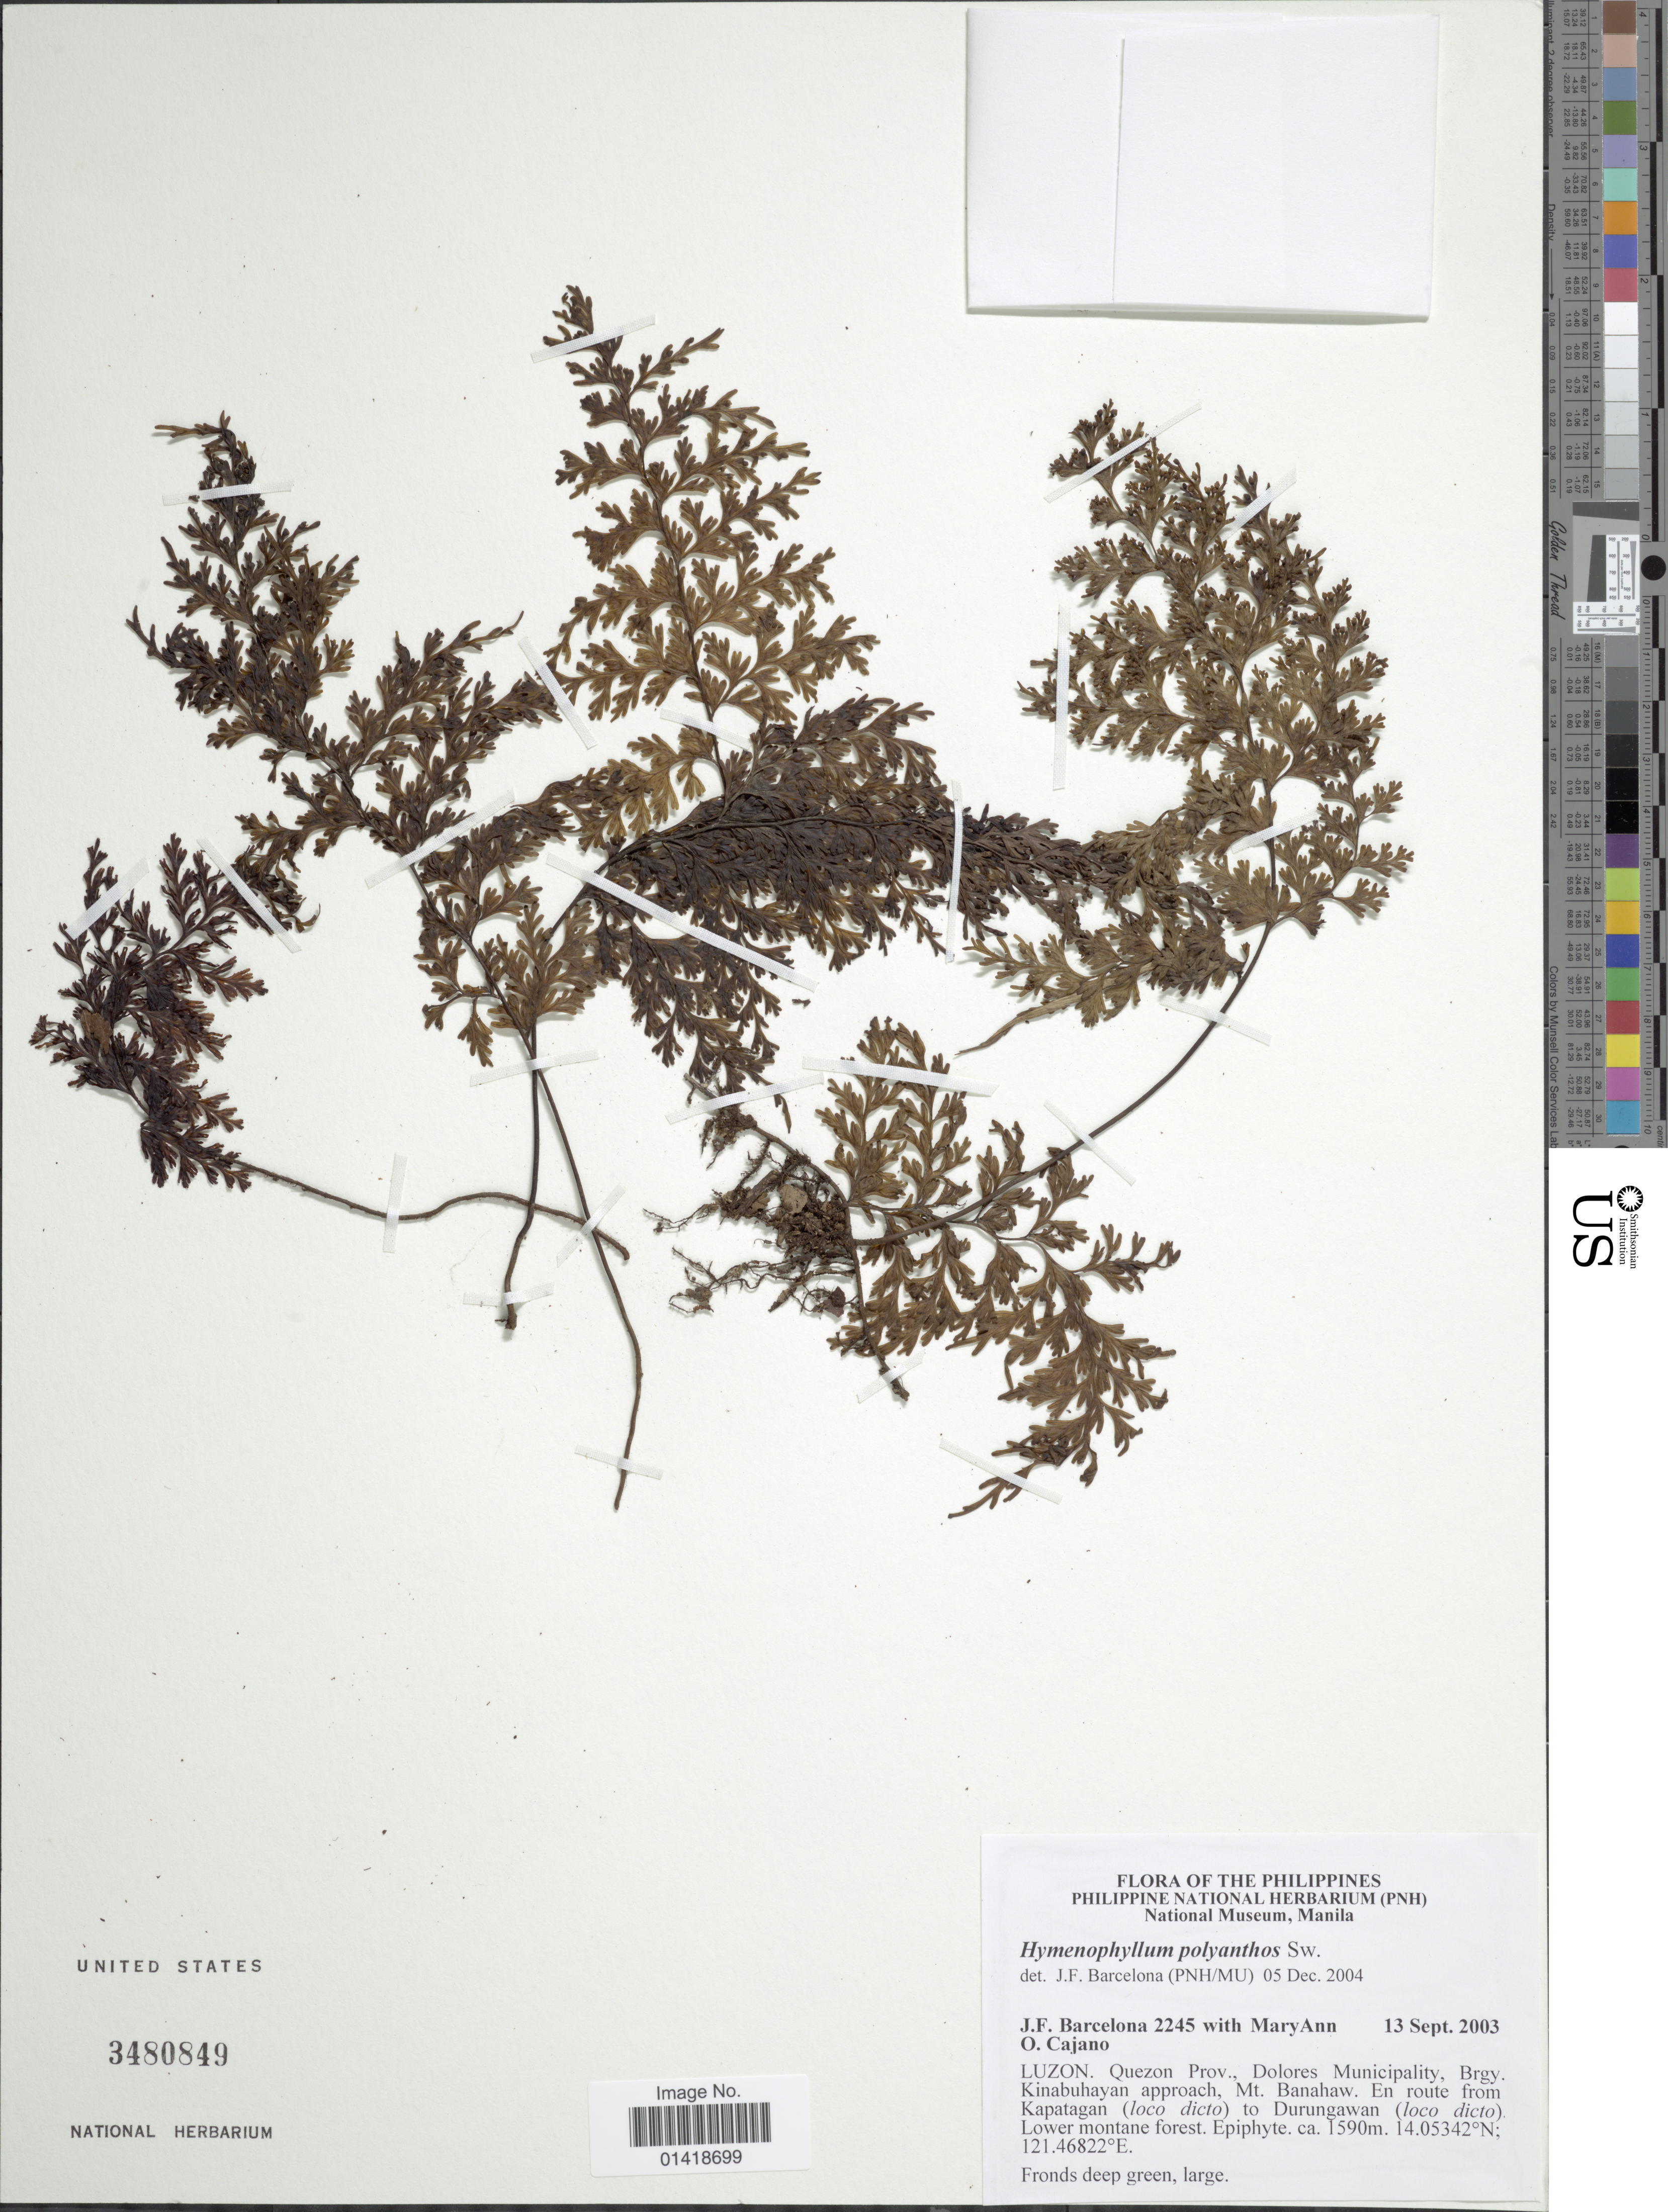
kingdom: Plantae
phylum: Tracheophyta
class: Polypodiopsida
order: Hymenophyllales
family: Hymenophyllaceae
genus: Hymenophyllum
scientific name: Hymenophyllum polyanthos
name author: (Sw.) Sw.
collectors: J. F. Barcelona & M. Cajano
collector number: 2245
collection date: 2003-09-13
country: Philippines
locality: The Philippines. Luzon. Quezon Prov., Dolores Municipality, Brgy. Kinabuhayan approach, Mt. Banahaw. En route from Kapatagan (loco dicto) to Durungawan (loco dicto). Lower montane forest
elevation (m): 1590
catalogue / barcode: US 3480849